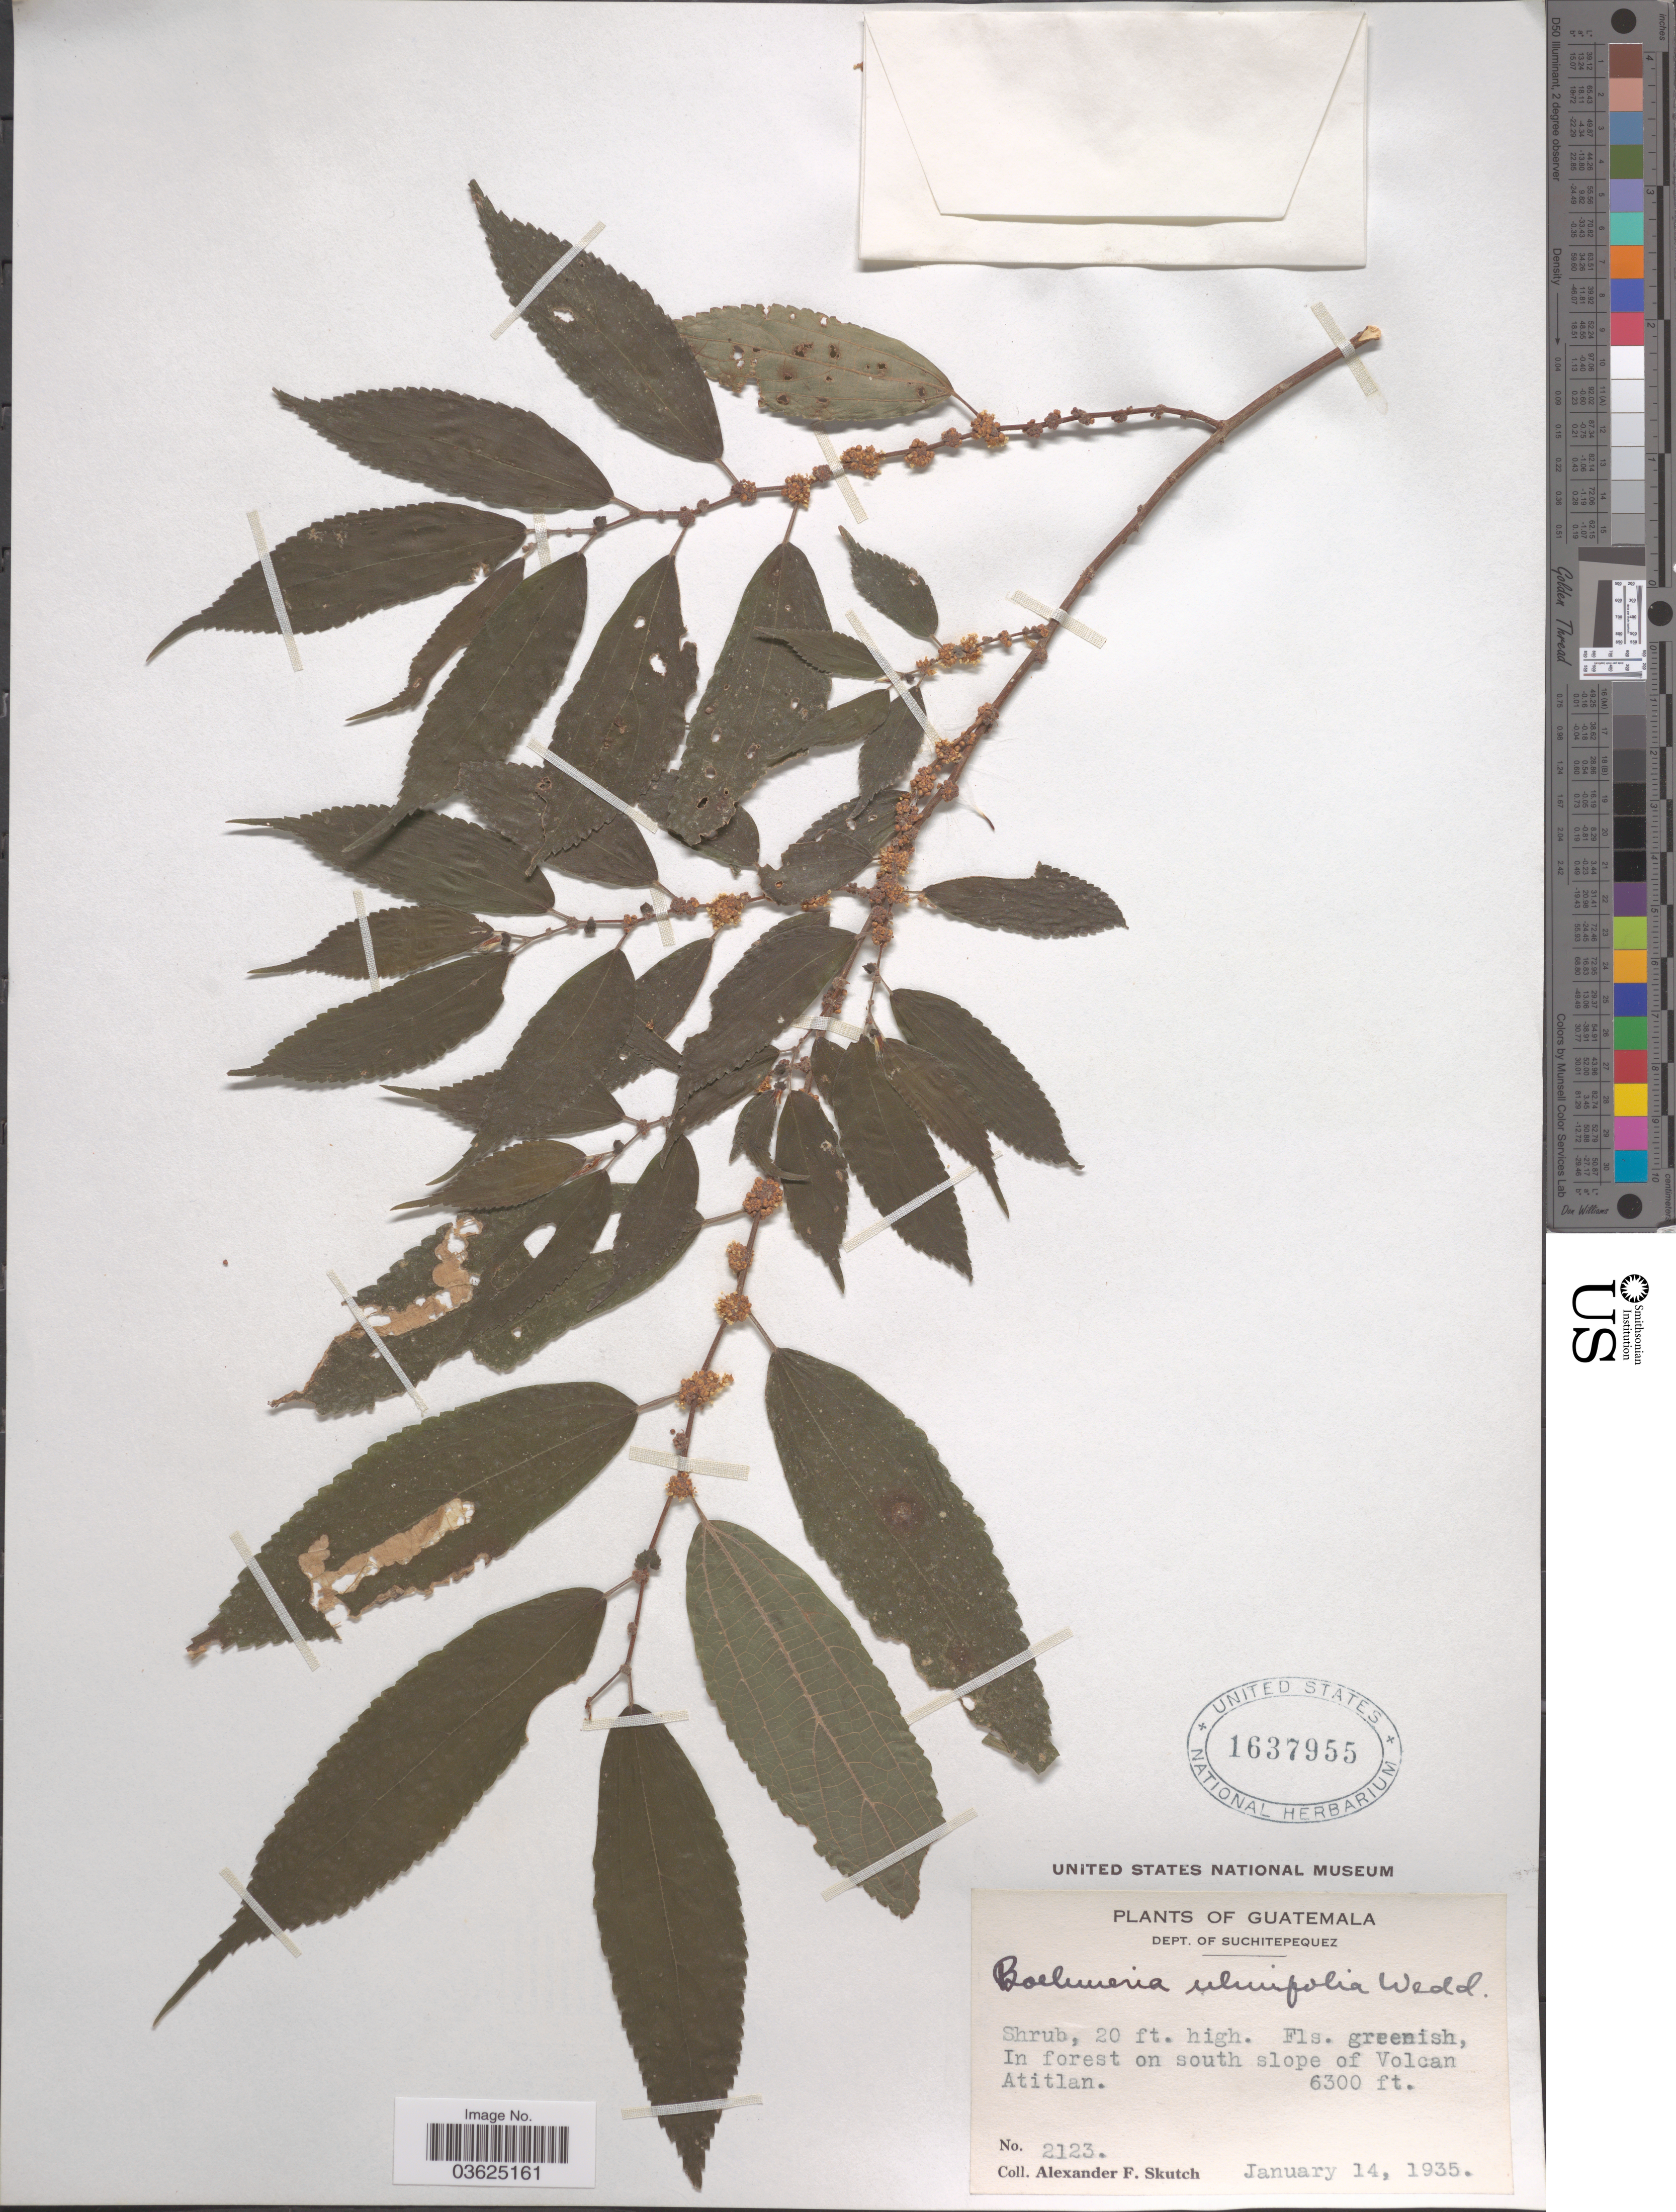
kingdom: Plantae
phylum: Tracheophyta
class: Magnoliopsida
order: Rosales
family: Urticaceae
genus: Boehmeria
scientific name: Boehmeria ulmifolia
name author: Wedd.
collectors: A. F. Skutch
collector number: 2123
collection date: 1935-01-14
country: Guatemala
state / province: Suchitepequez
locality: Dept. of Suchitepequez. In forest on south slope of Volcan Atitlan.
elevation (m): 1920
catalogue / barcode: US 1637955